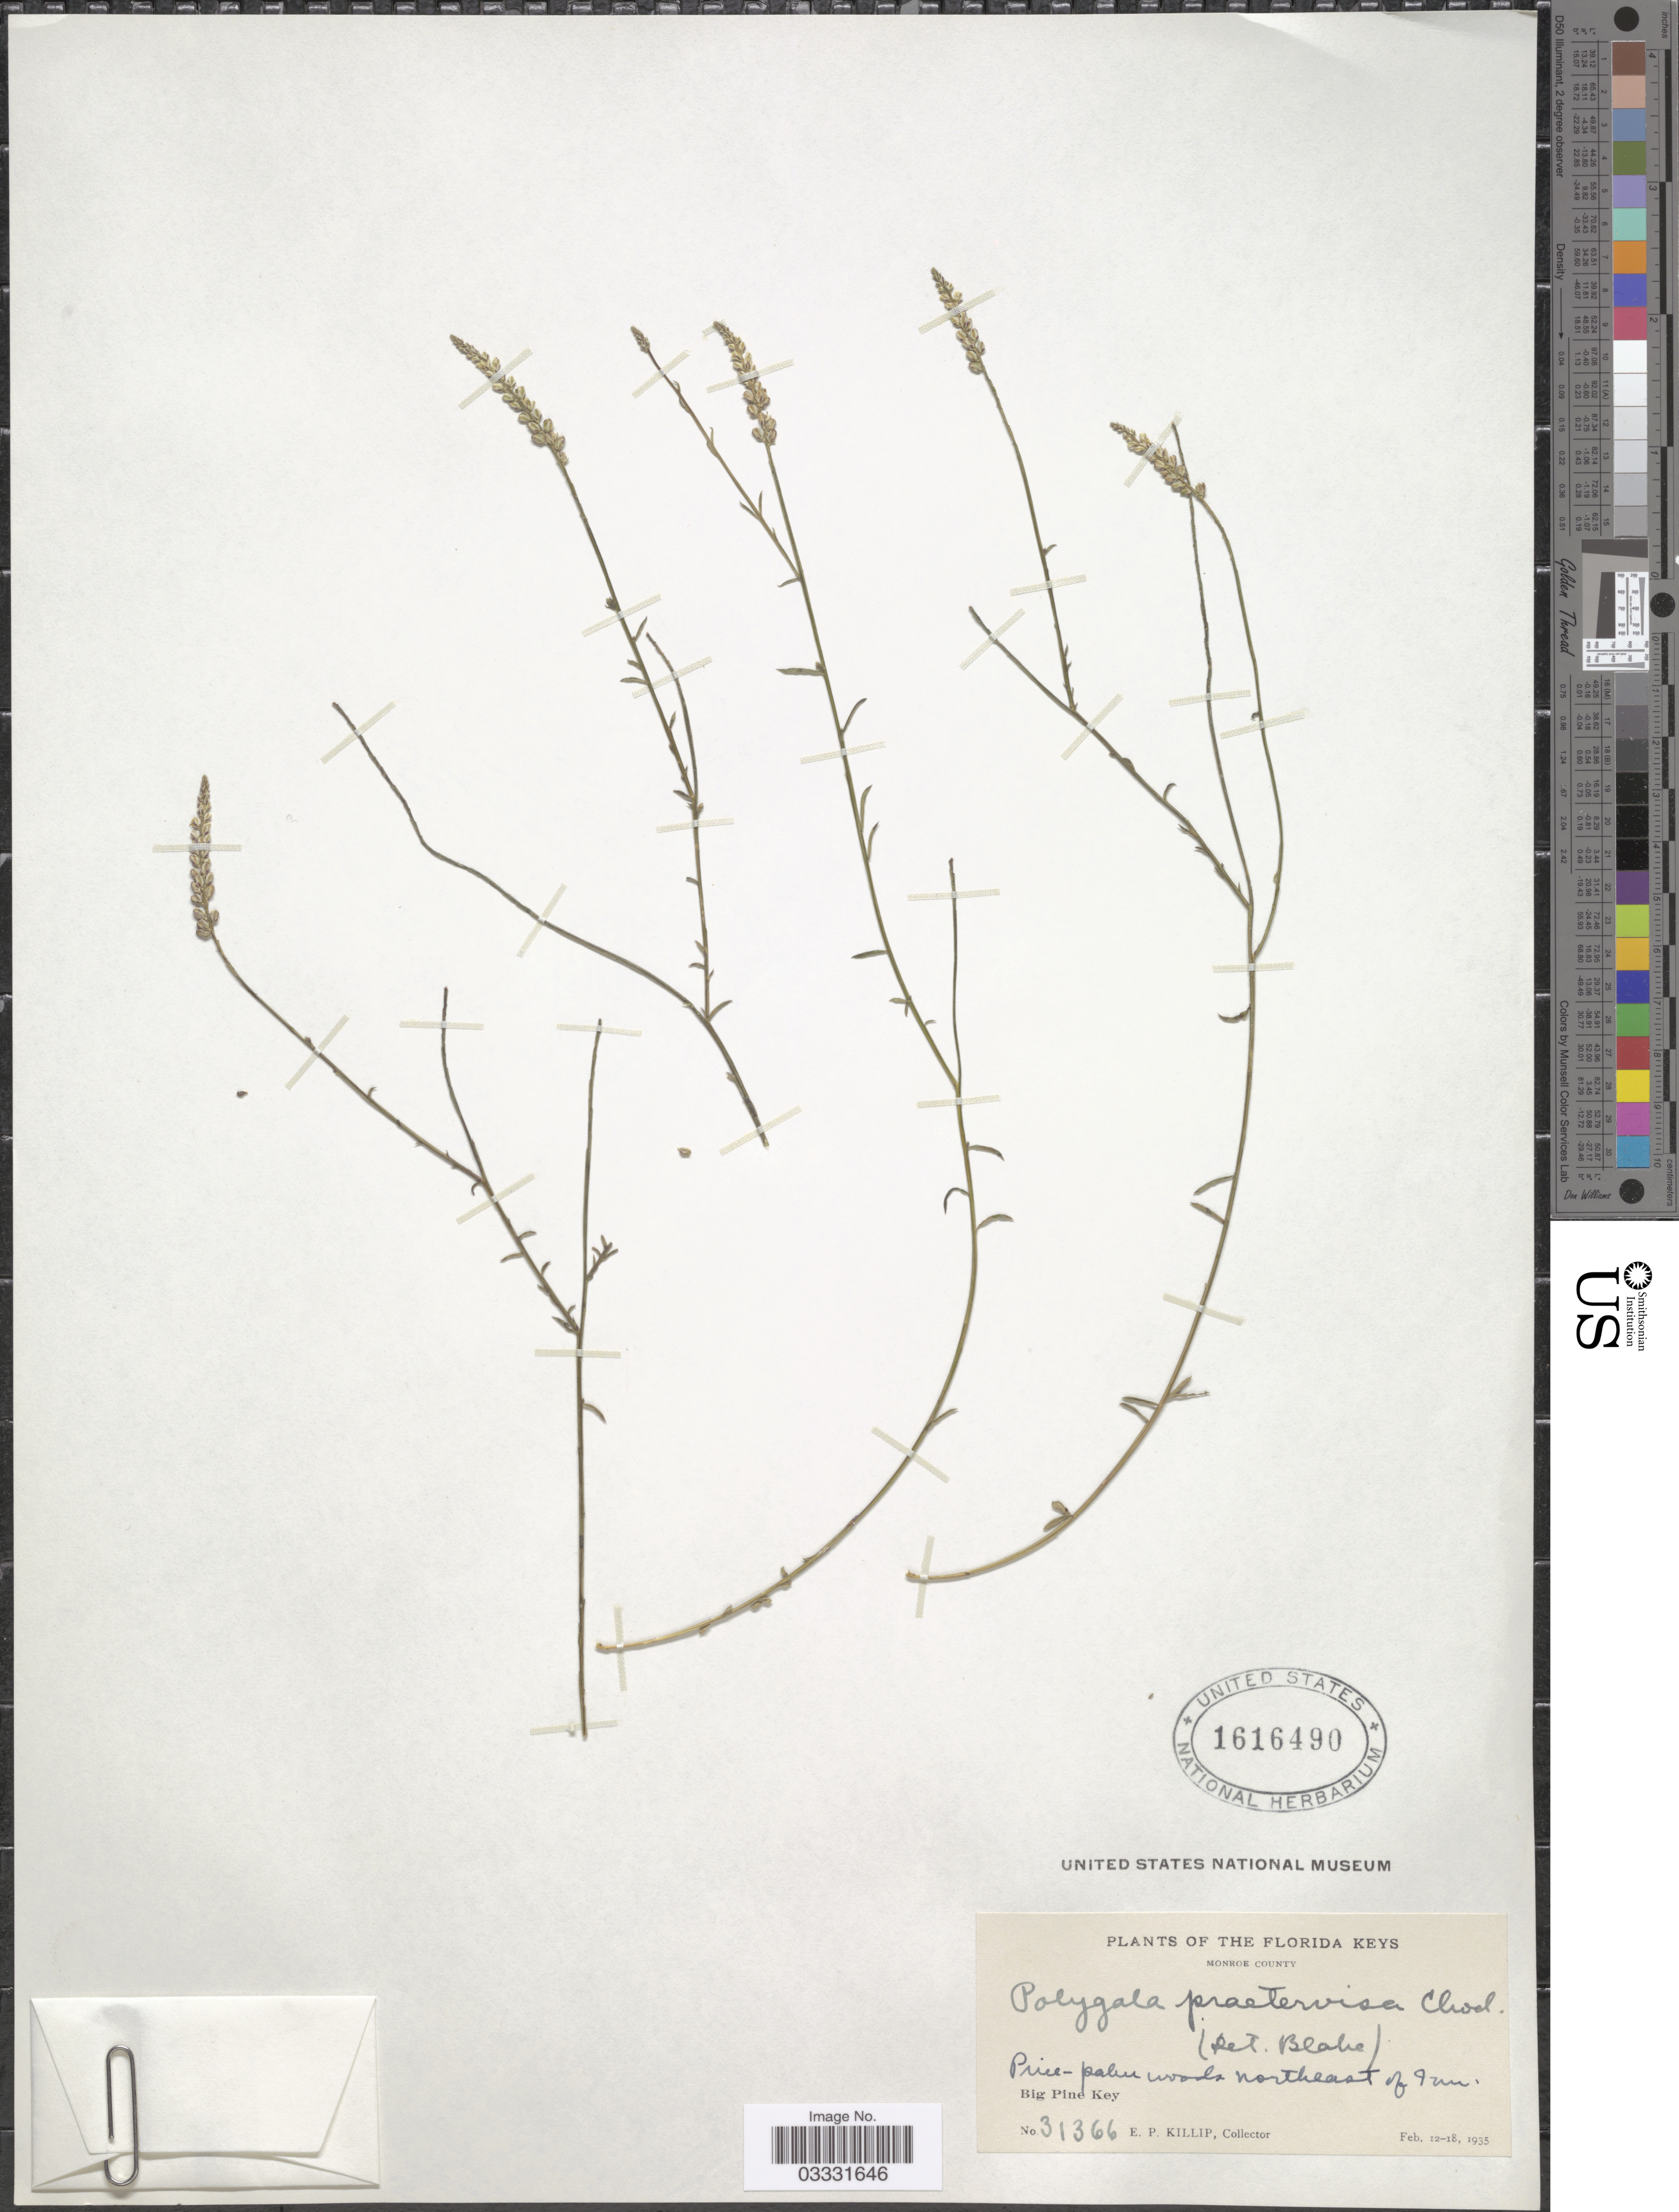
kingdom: Plantae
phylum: Tracheophyta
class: Magnoliopsida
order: Fabales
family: Polygalaceae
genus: Polygala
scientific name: Polygala praetervisa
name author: Chodat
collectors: E. P. Killip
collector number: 31366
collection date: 1935-02-12/1935-02-18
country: United States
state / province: Florida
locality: Florida Keys. Northeast of Inn. Big Pine Key.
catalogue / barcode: US 1616490